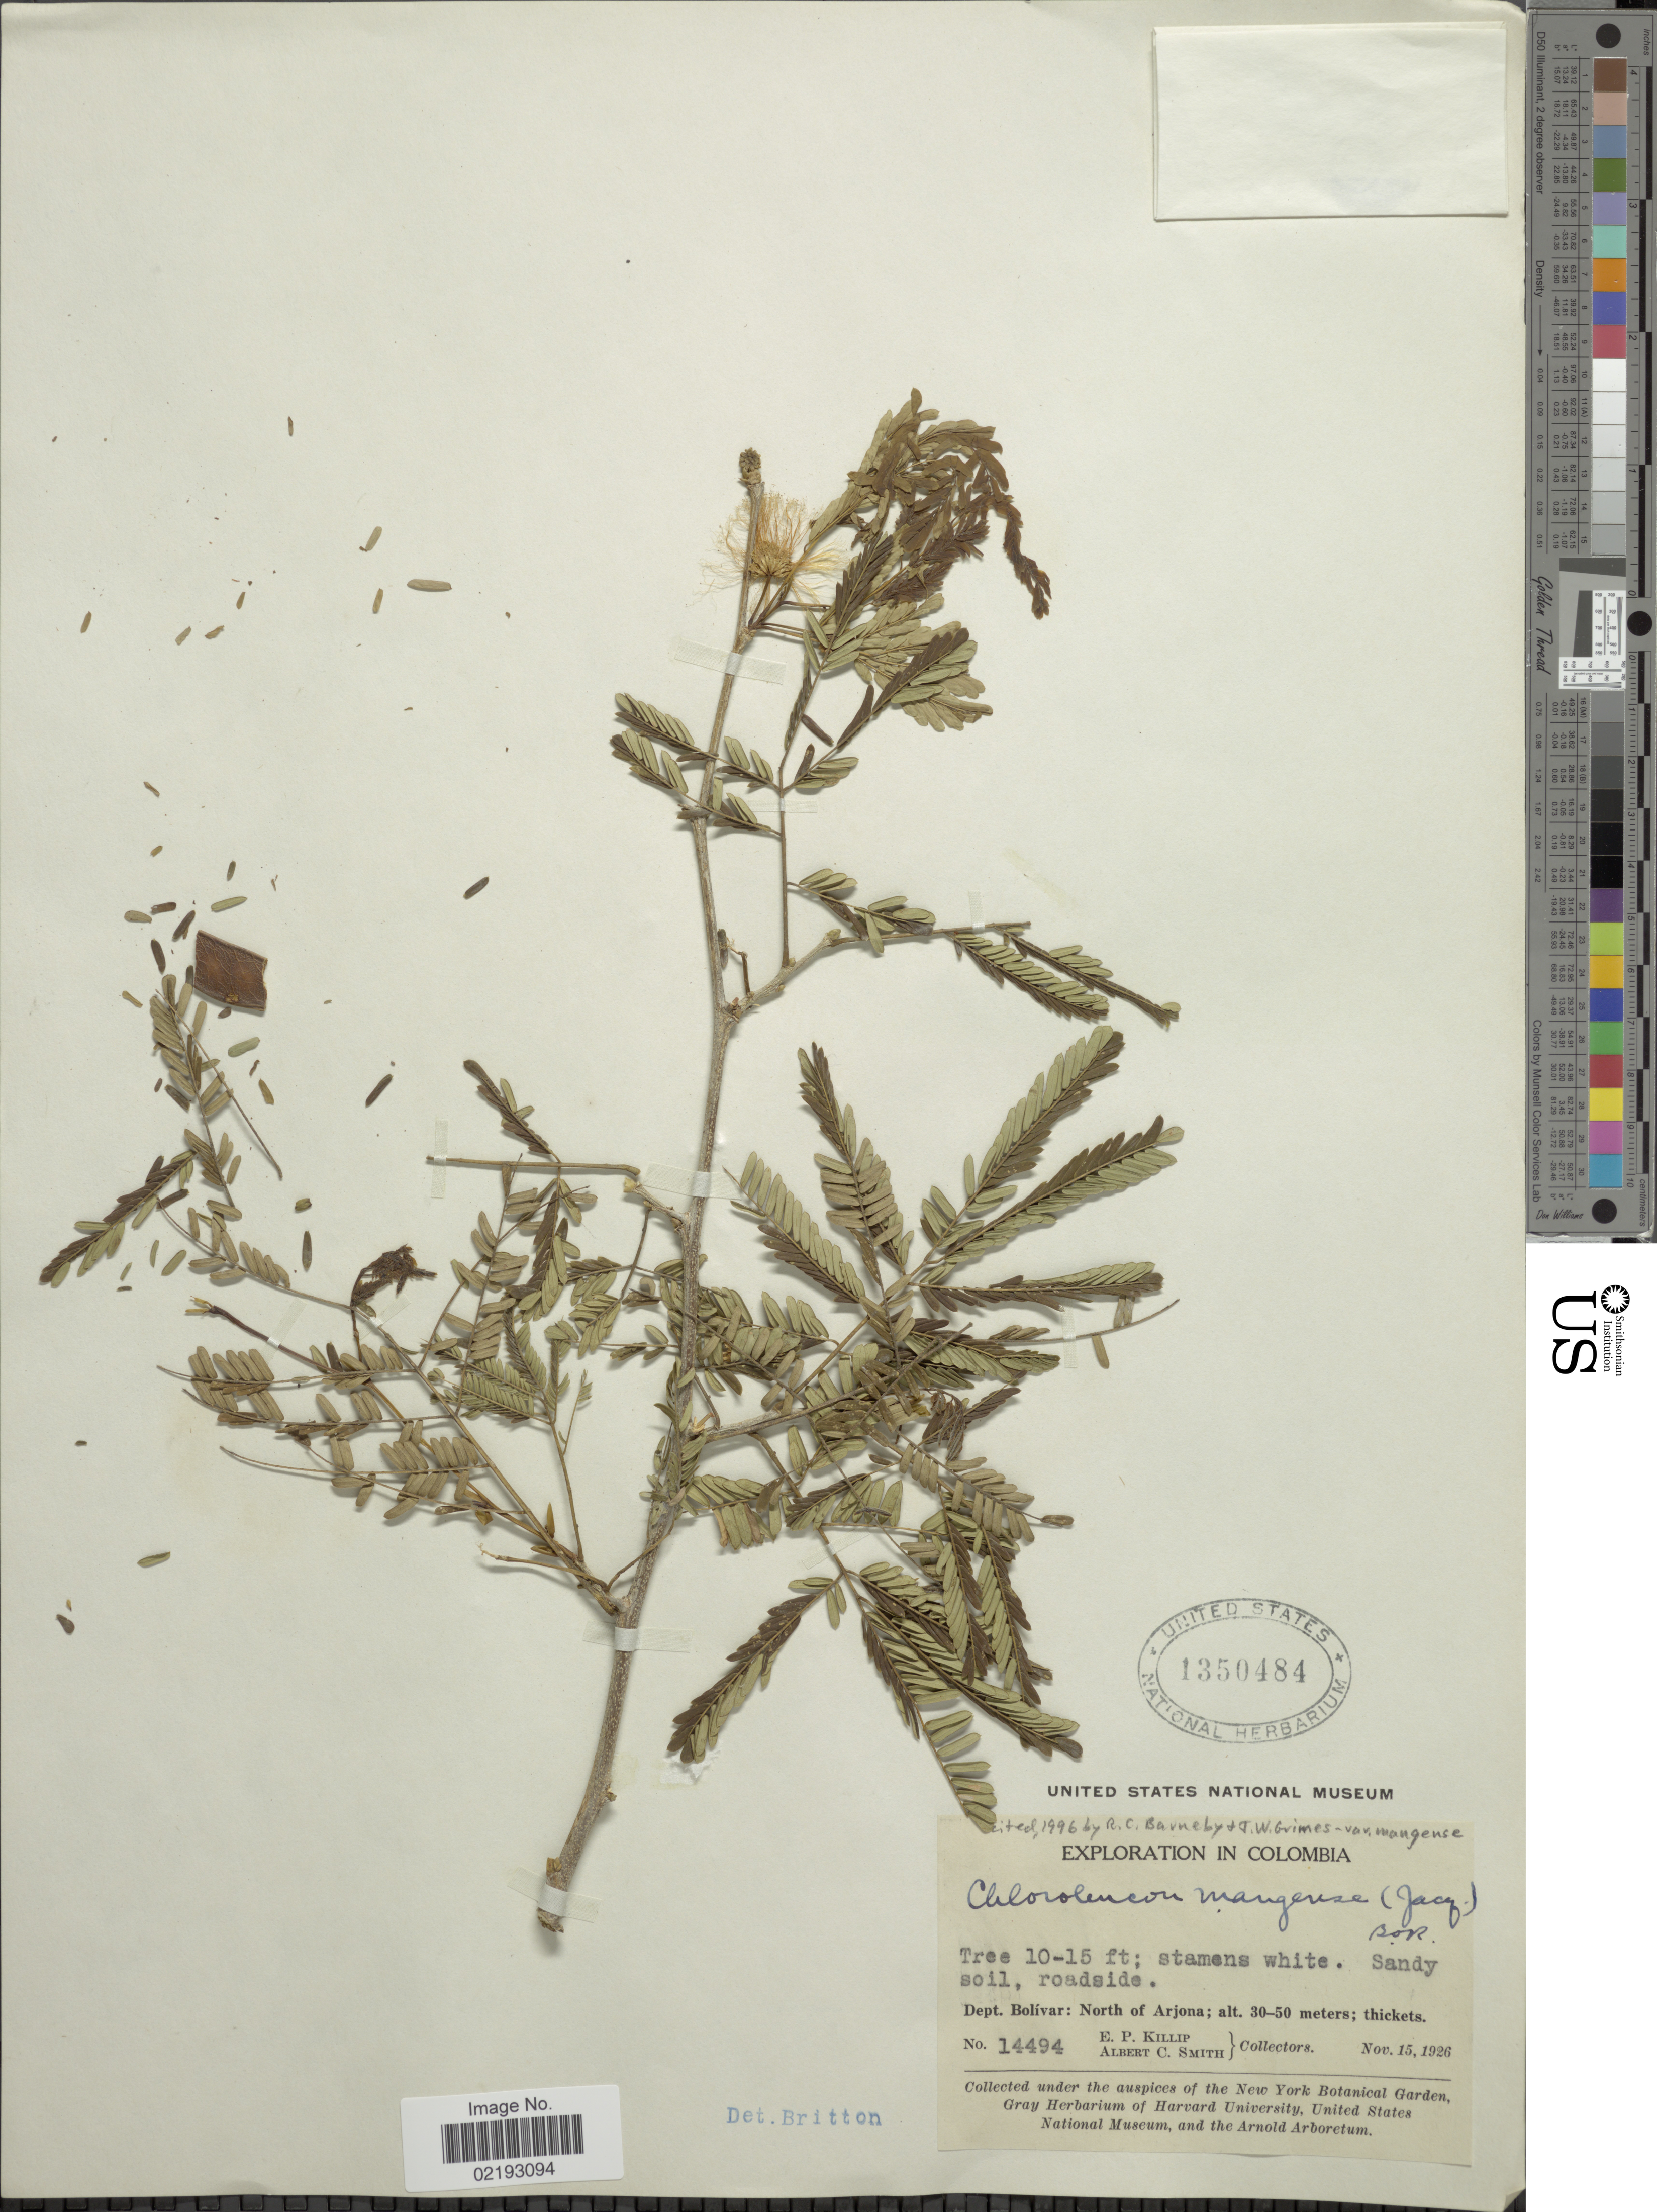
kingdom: Plantae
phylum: Tracheophyta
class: Magnoliopsida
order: Fabales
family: Fabaceae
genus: Chloroleucon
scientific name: Chloroleucon mangense var. mangense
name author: (Jacq.) Britton & Rose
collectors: E. P. Killip & A. C. Smith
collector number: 14494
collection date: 1926-11-15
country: Colombia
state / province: Bolívar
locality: North of Arjona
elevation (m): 30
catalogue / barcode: US 1350484